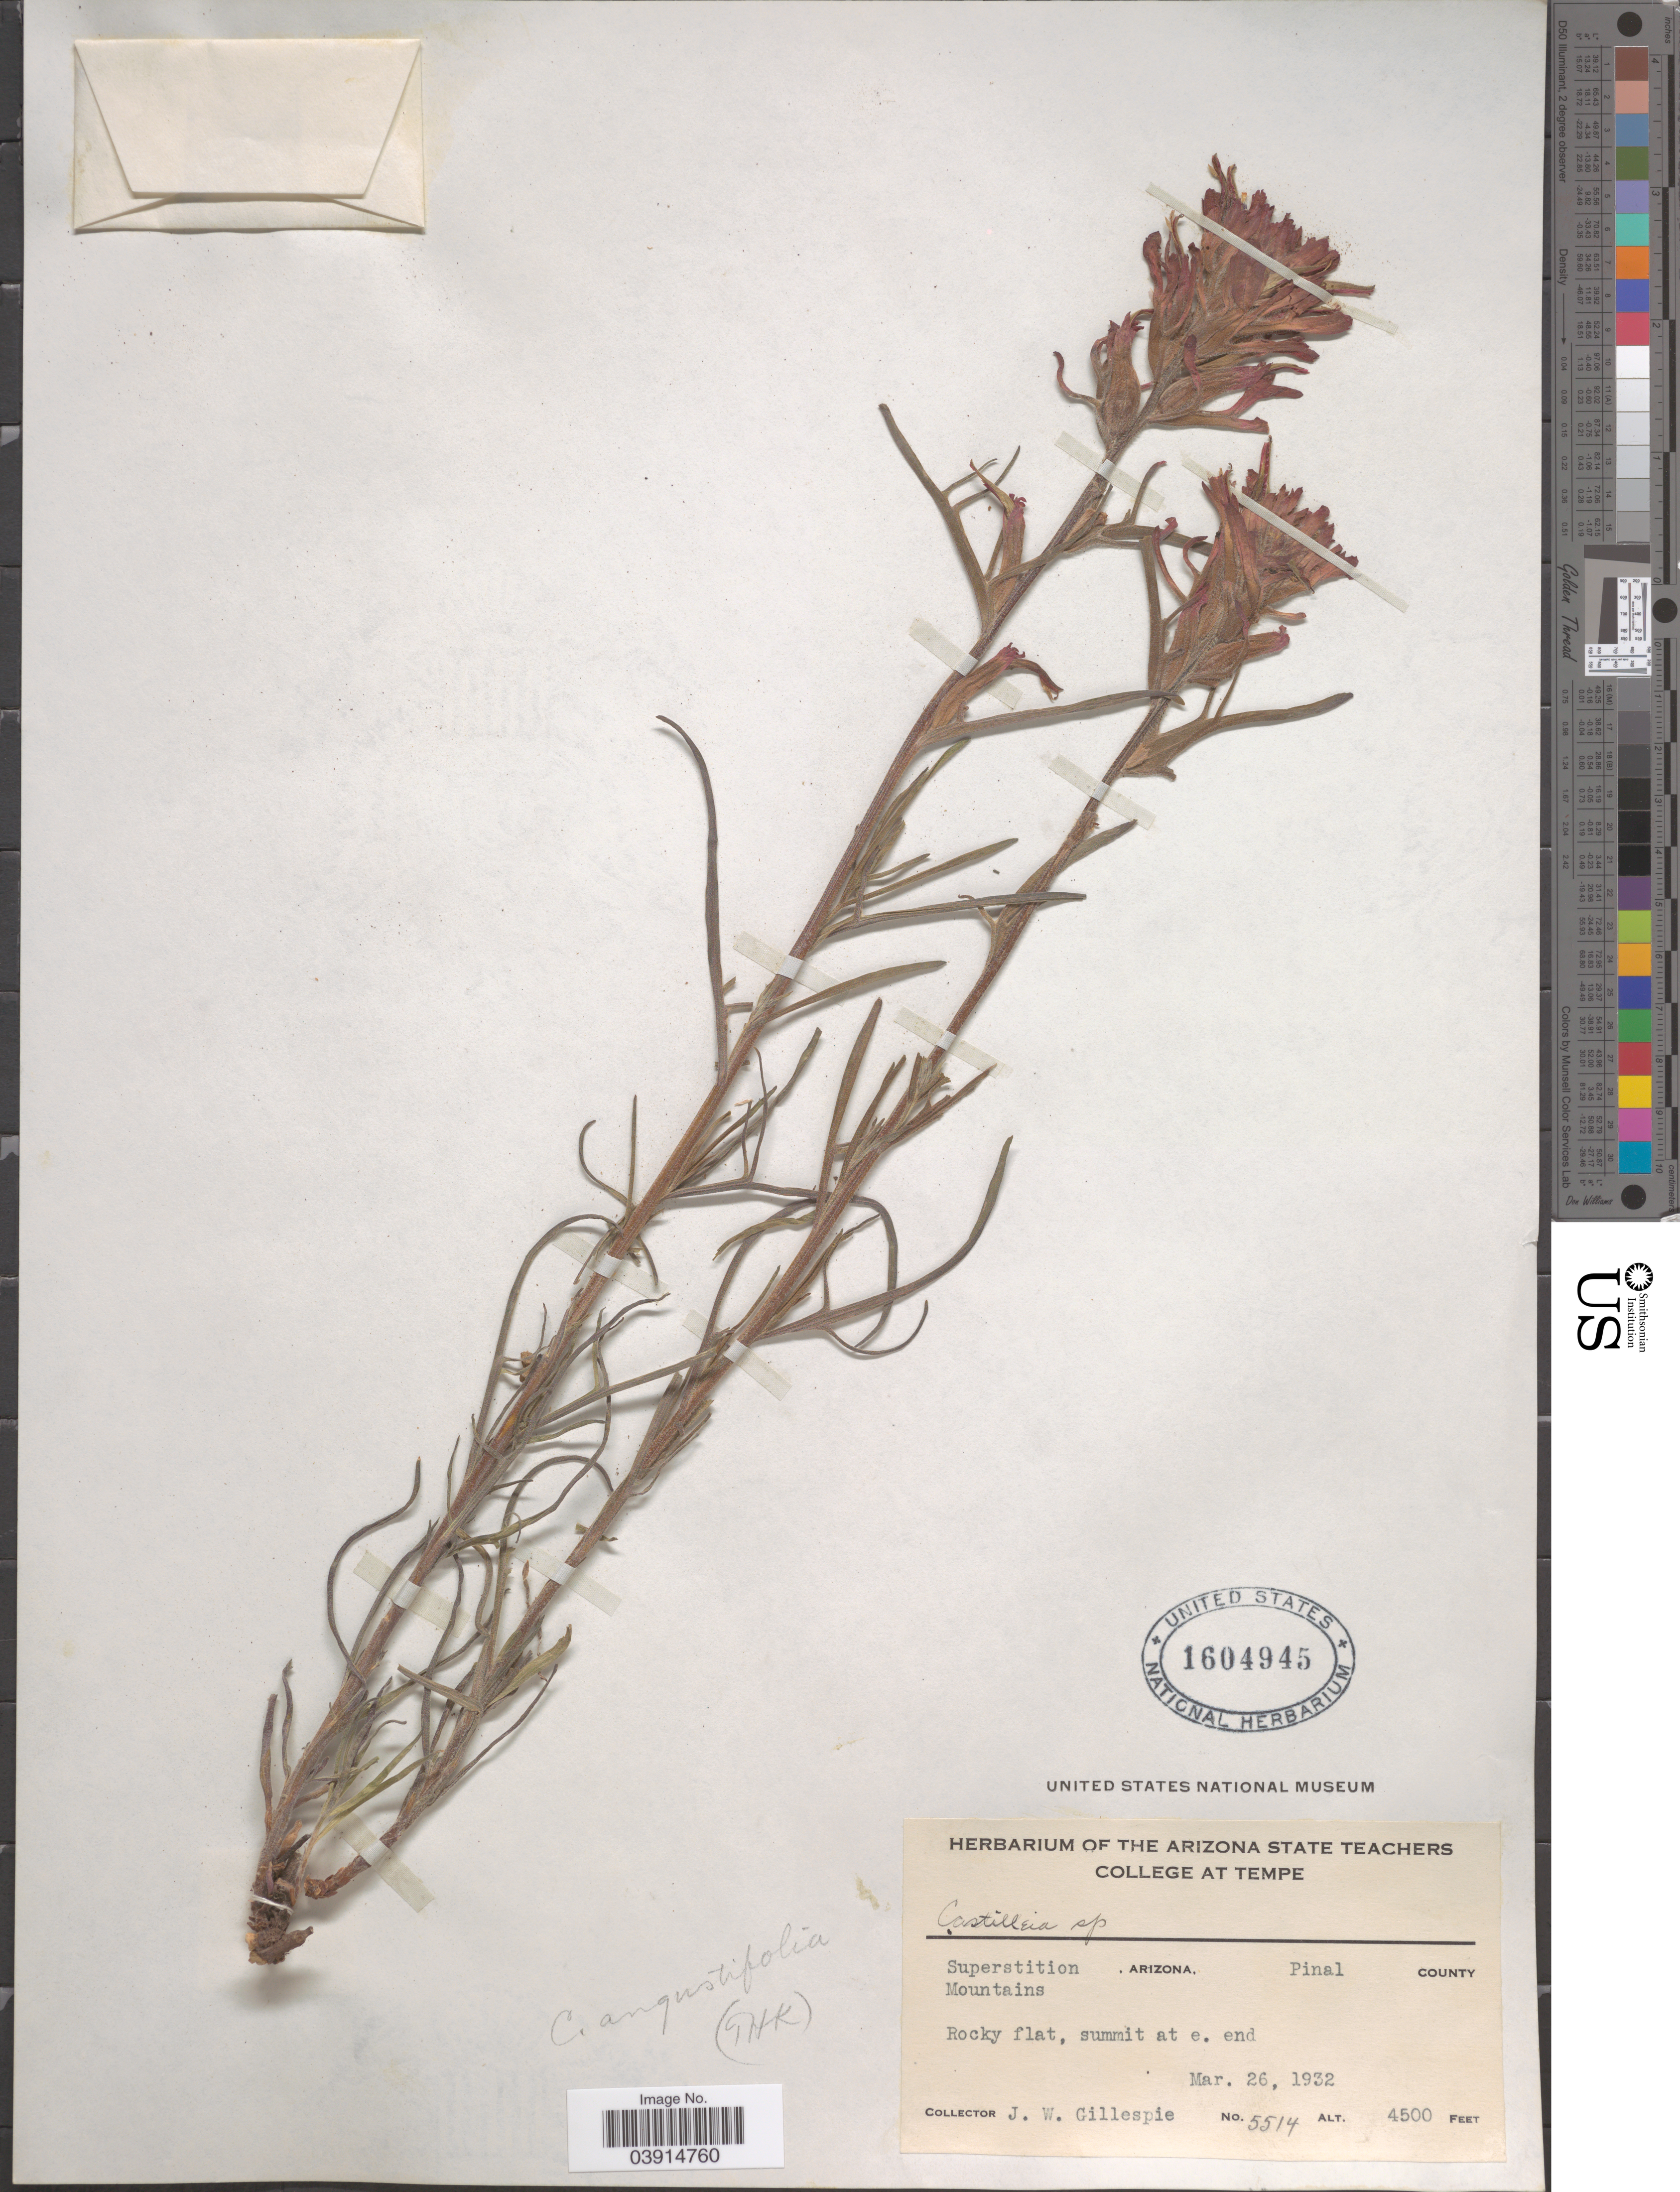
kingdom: Plantae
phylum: Tracheophyta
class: Magnoliopsida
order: Lamiales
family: Orobanchaceae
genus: Castilleja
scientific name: Castilleja sp.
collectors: J. W. Gillespie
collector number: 5514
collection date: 1932-03-26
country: United States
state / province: Arizona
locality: Superstition Mountains. Pinal County. Summit at e. end.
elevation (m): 1372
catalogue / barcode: US 1604945